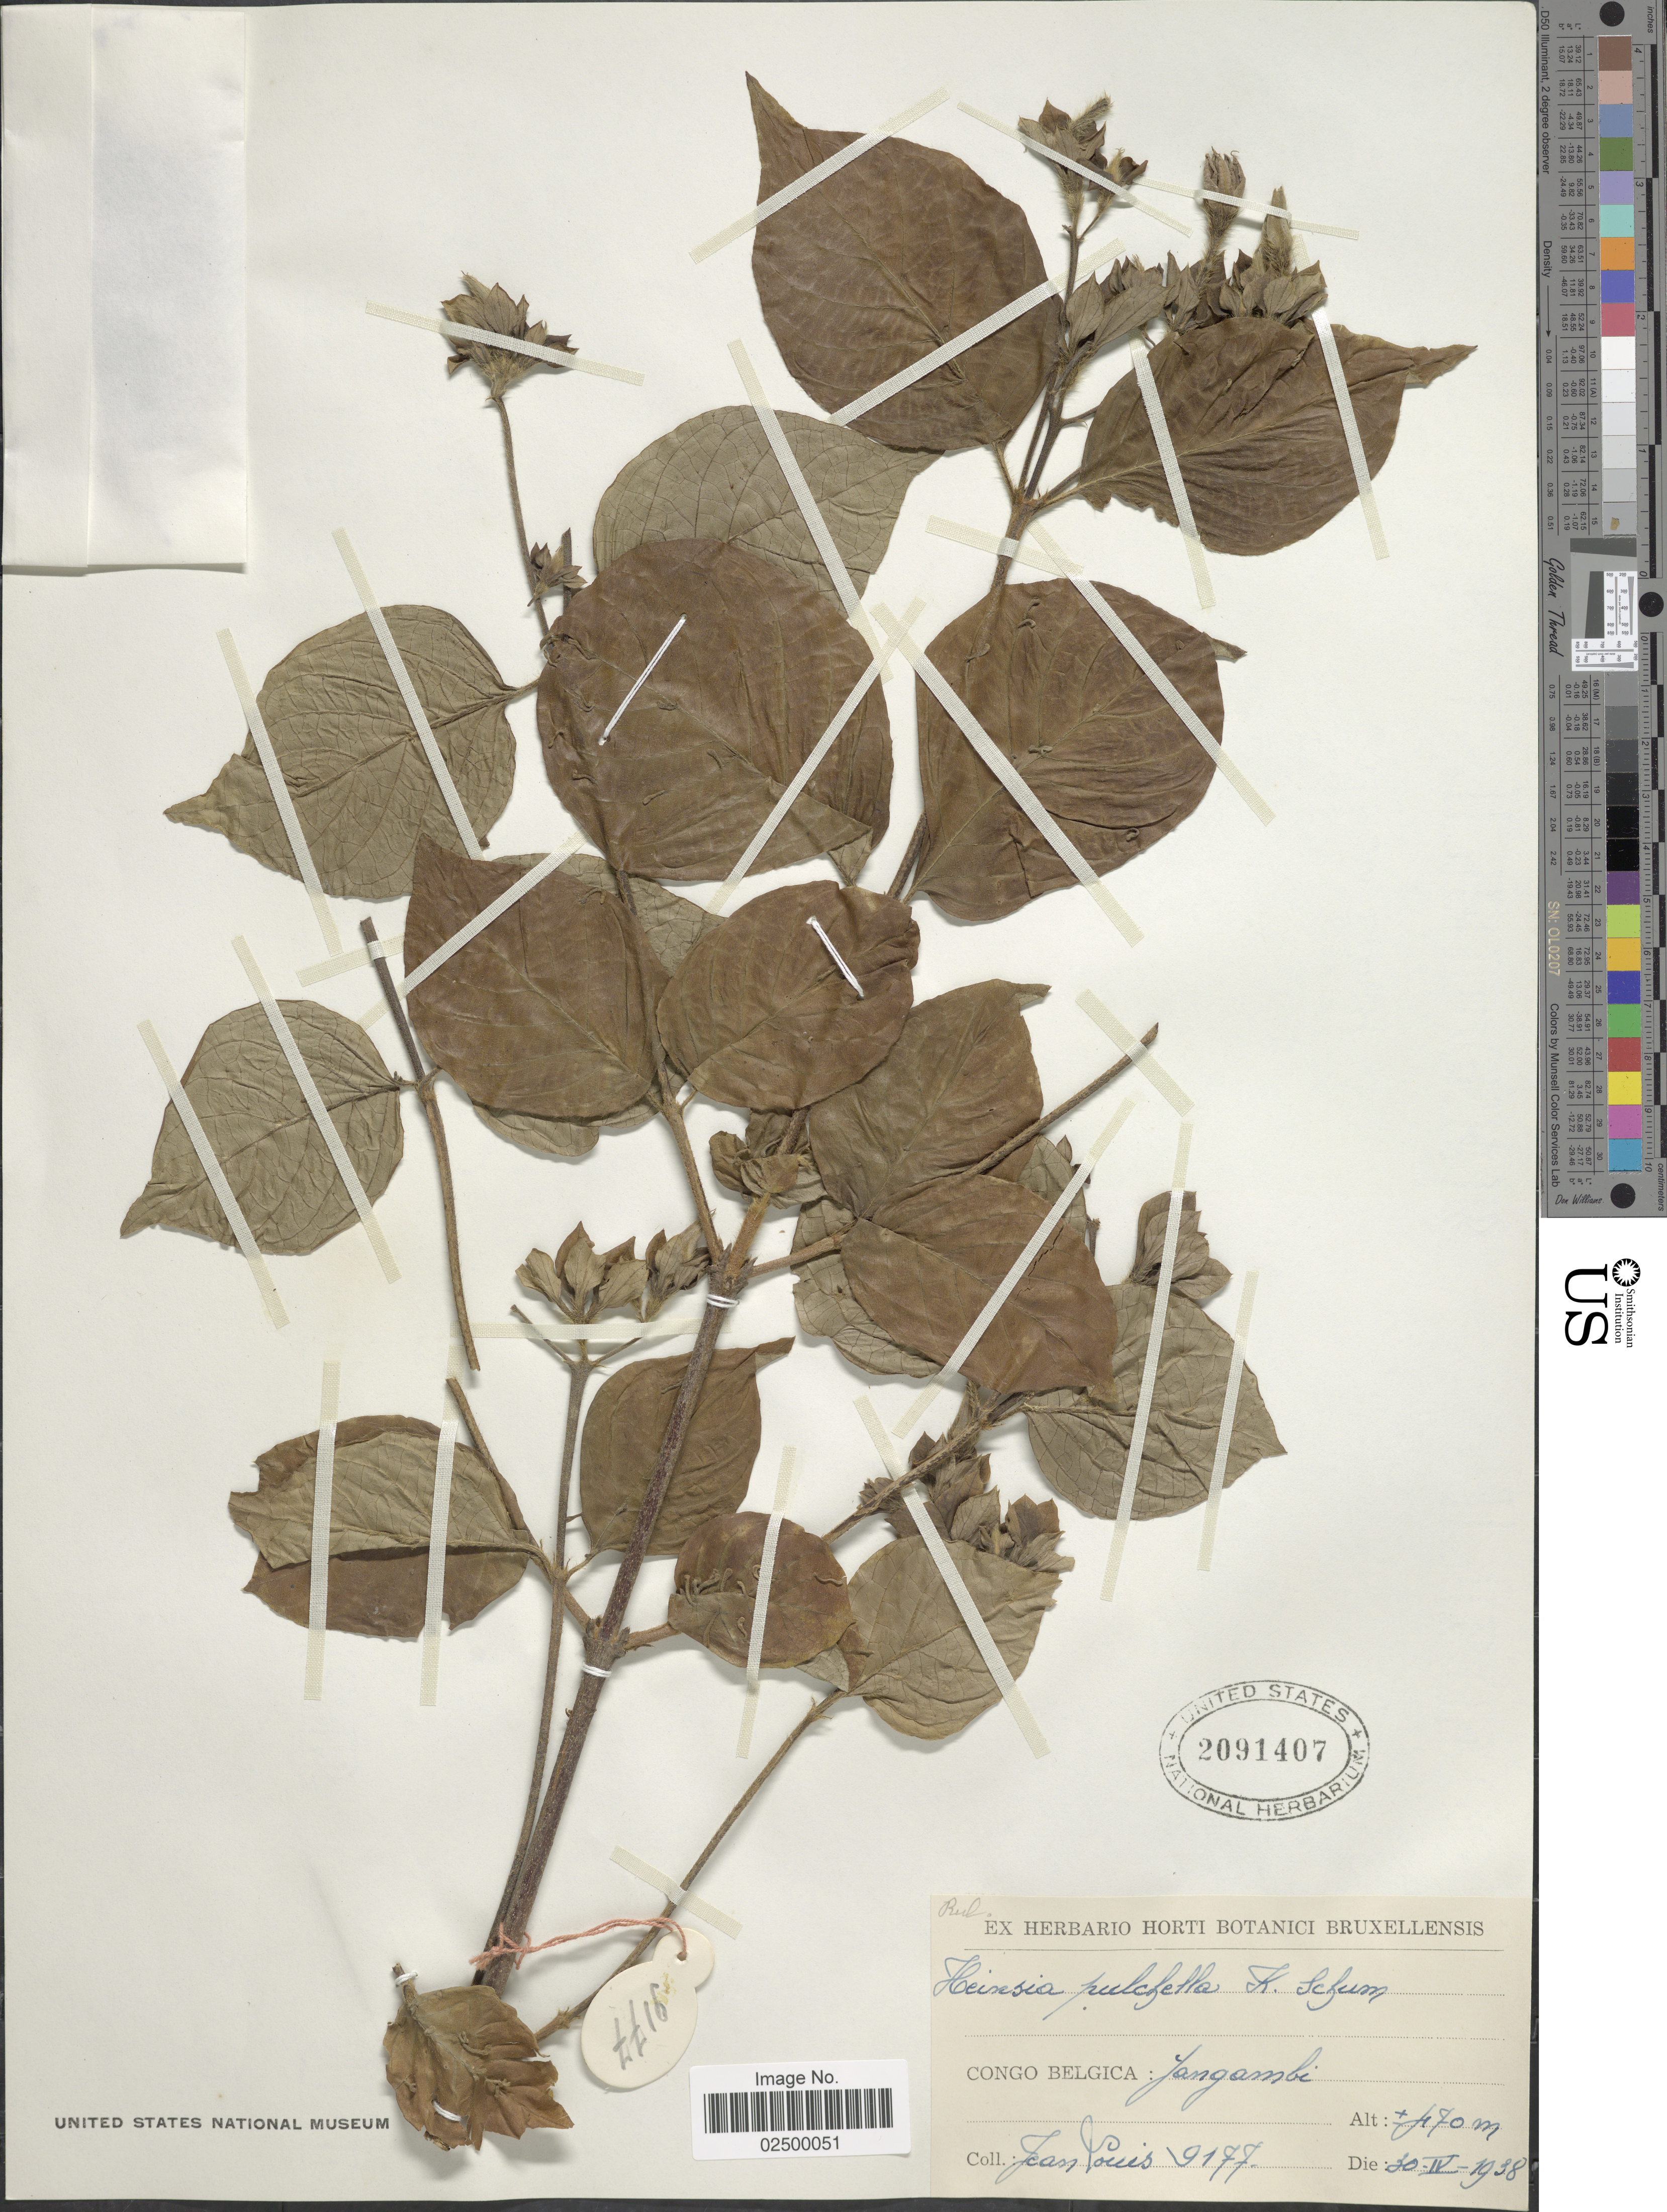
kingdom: Plantae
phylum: Tracheophyta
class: Magnoliopsida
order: Gentianales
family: Rubiaceae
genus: Heinsia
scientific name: Heinsia pulchella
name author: K. Schum.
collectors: J. Louis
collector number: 9177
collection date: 1938-04-30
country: Congo, Democratic Republic of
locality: Congo Belgica: Yangambi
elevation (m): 470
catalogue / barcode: US 2091407